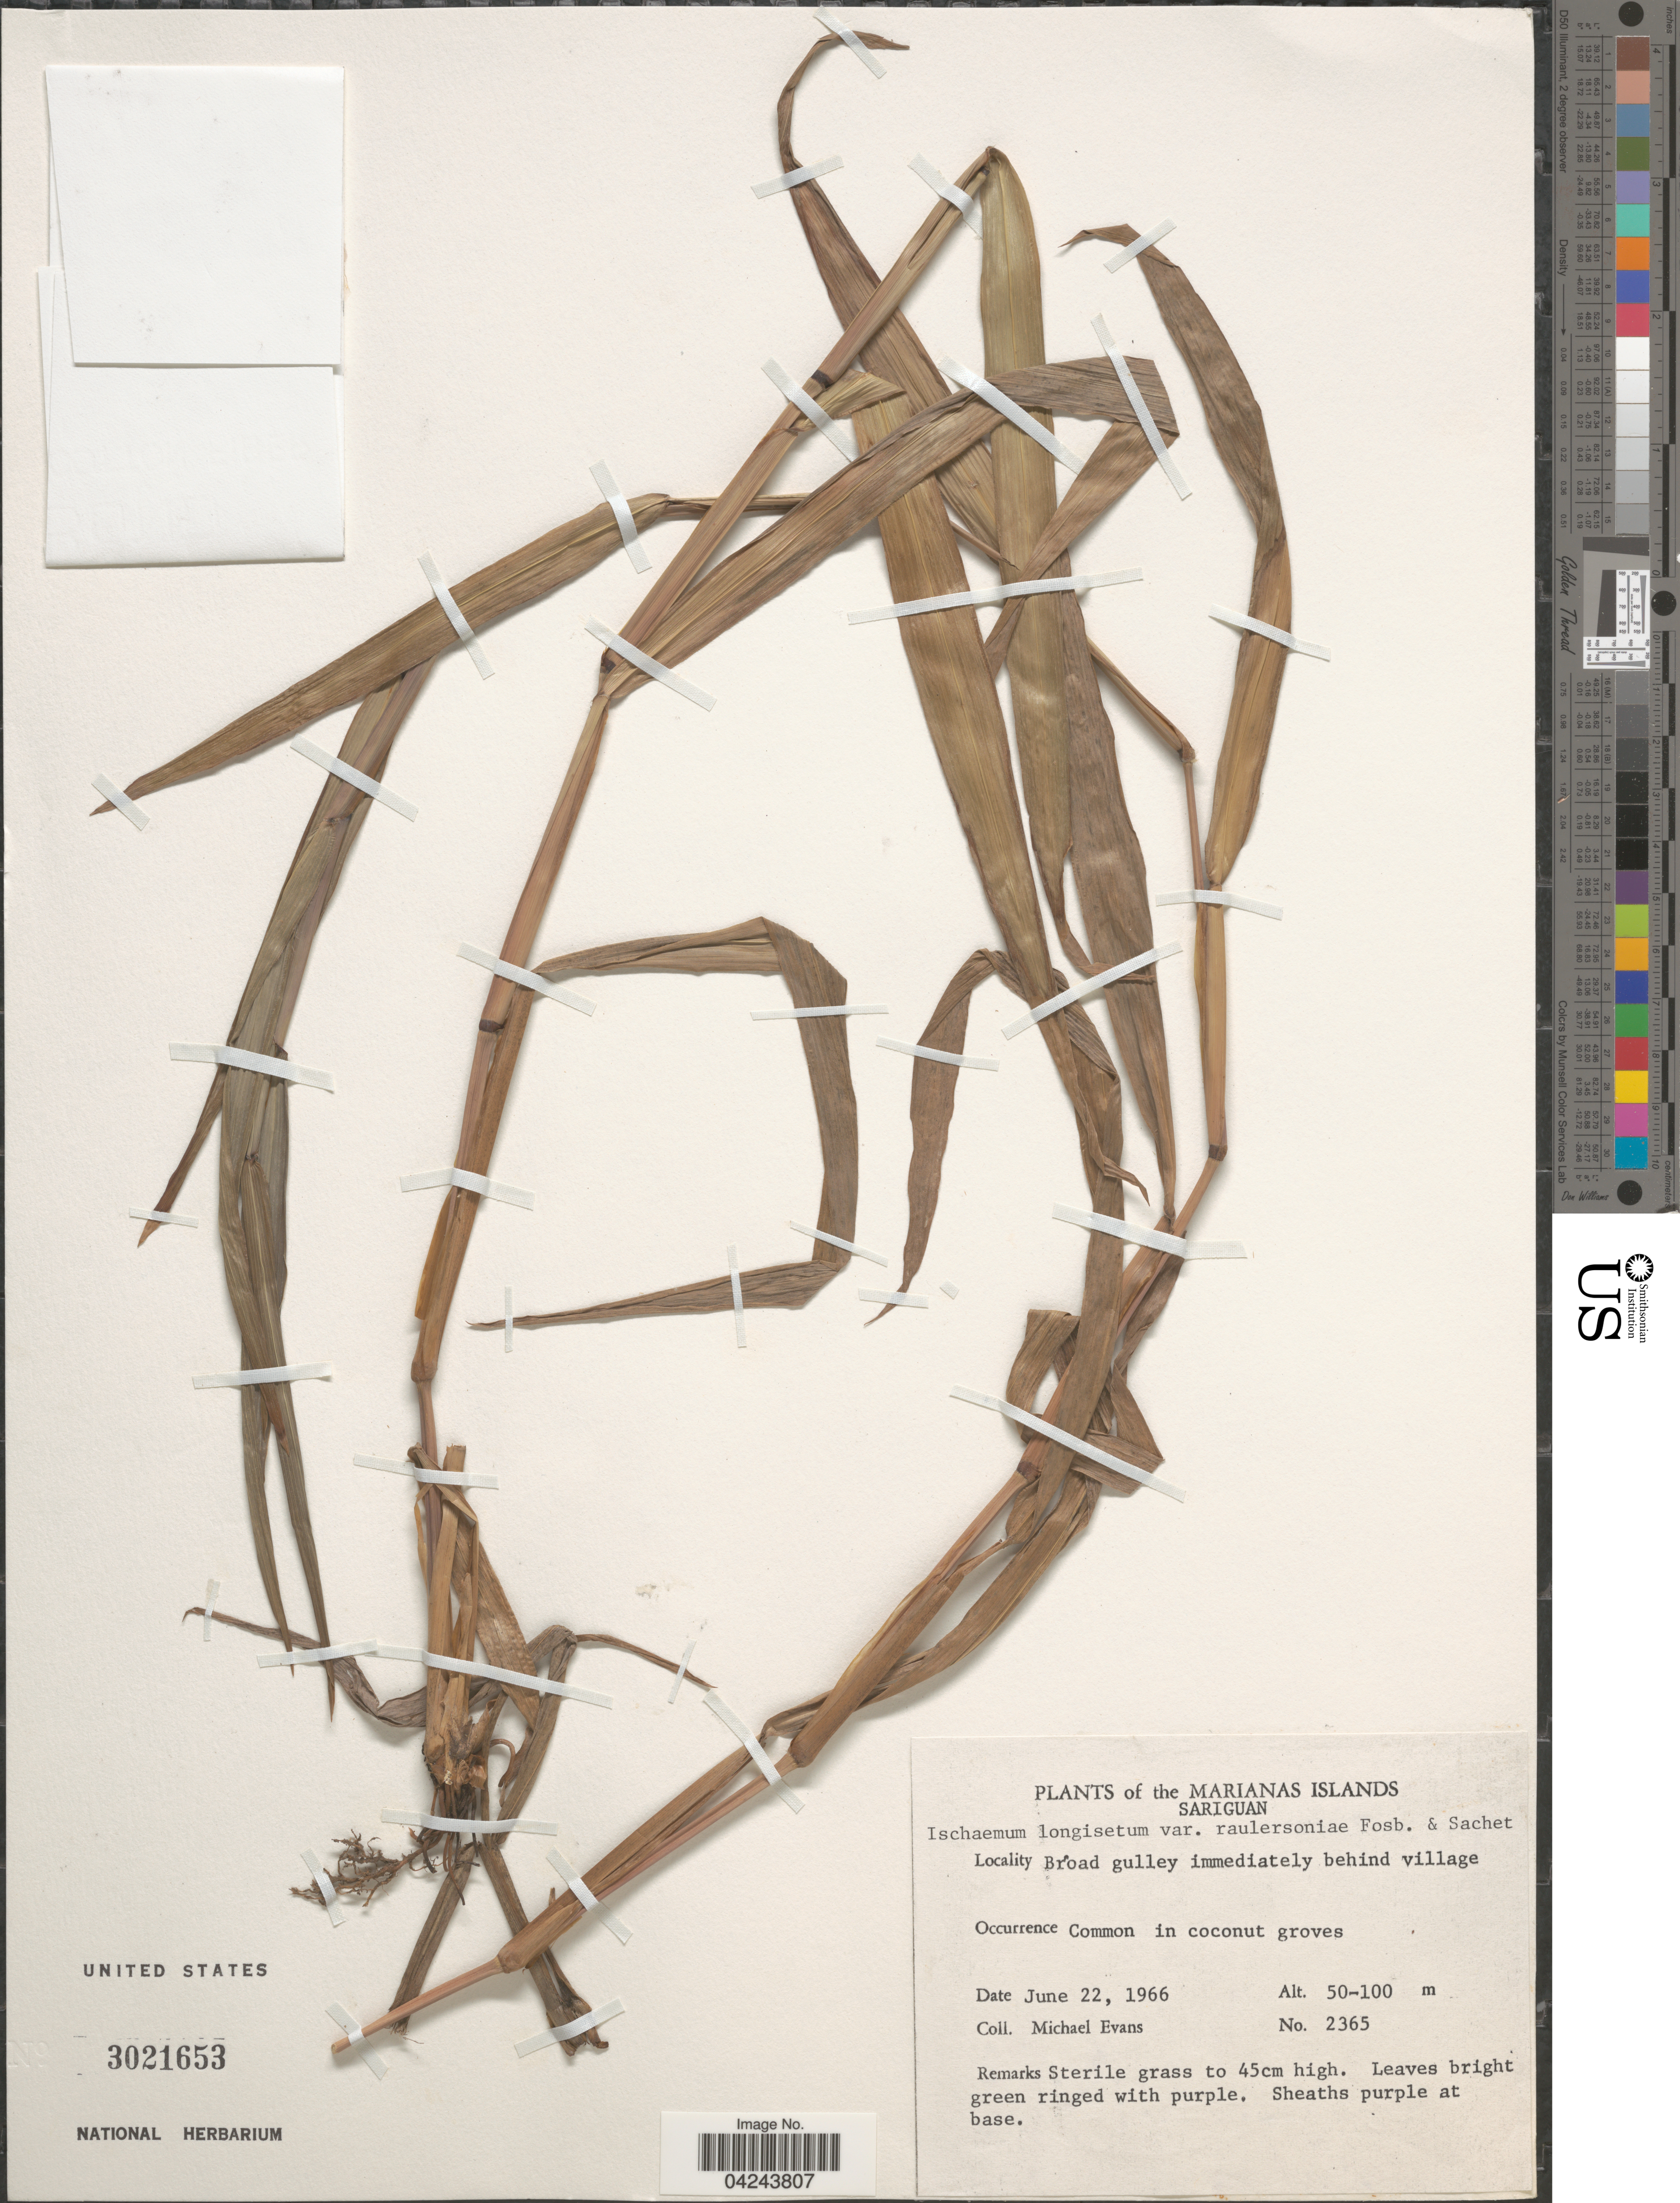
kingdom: Plantae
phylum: Tracheophyta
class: Liliopsida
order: Poales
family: Poaceae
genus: Ischaemum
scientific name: Ischaemum longisetum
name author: Merr.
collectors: M. Evans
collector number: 2365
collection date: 1966-06-22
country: Northern Mariana Islands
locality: The Marianas Islands. Sariguan. Broad gulley immediately behind village.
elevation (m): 50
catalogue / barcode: US 3021653